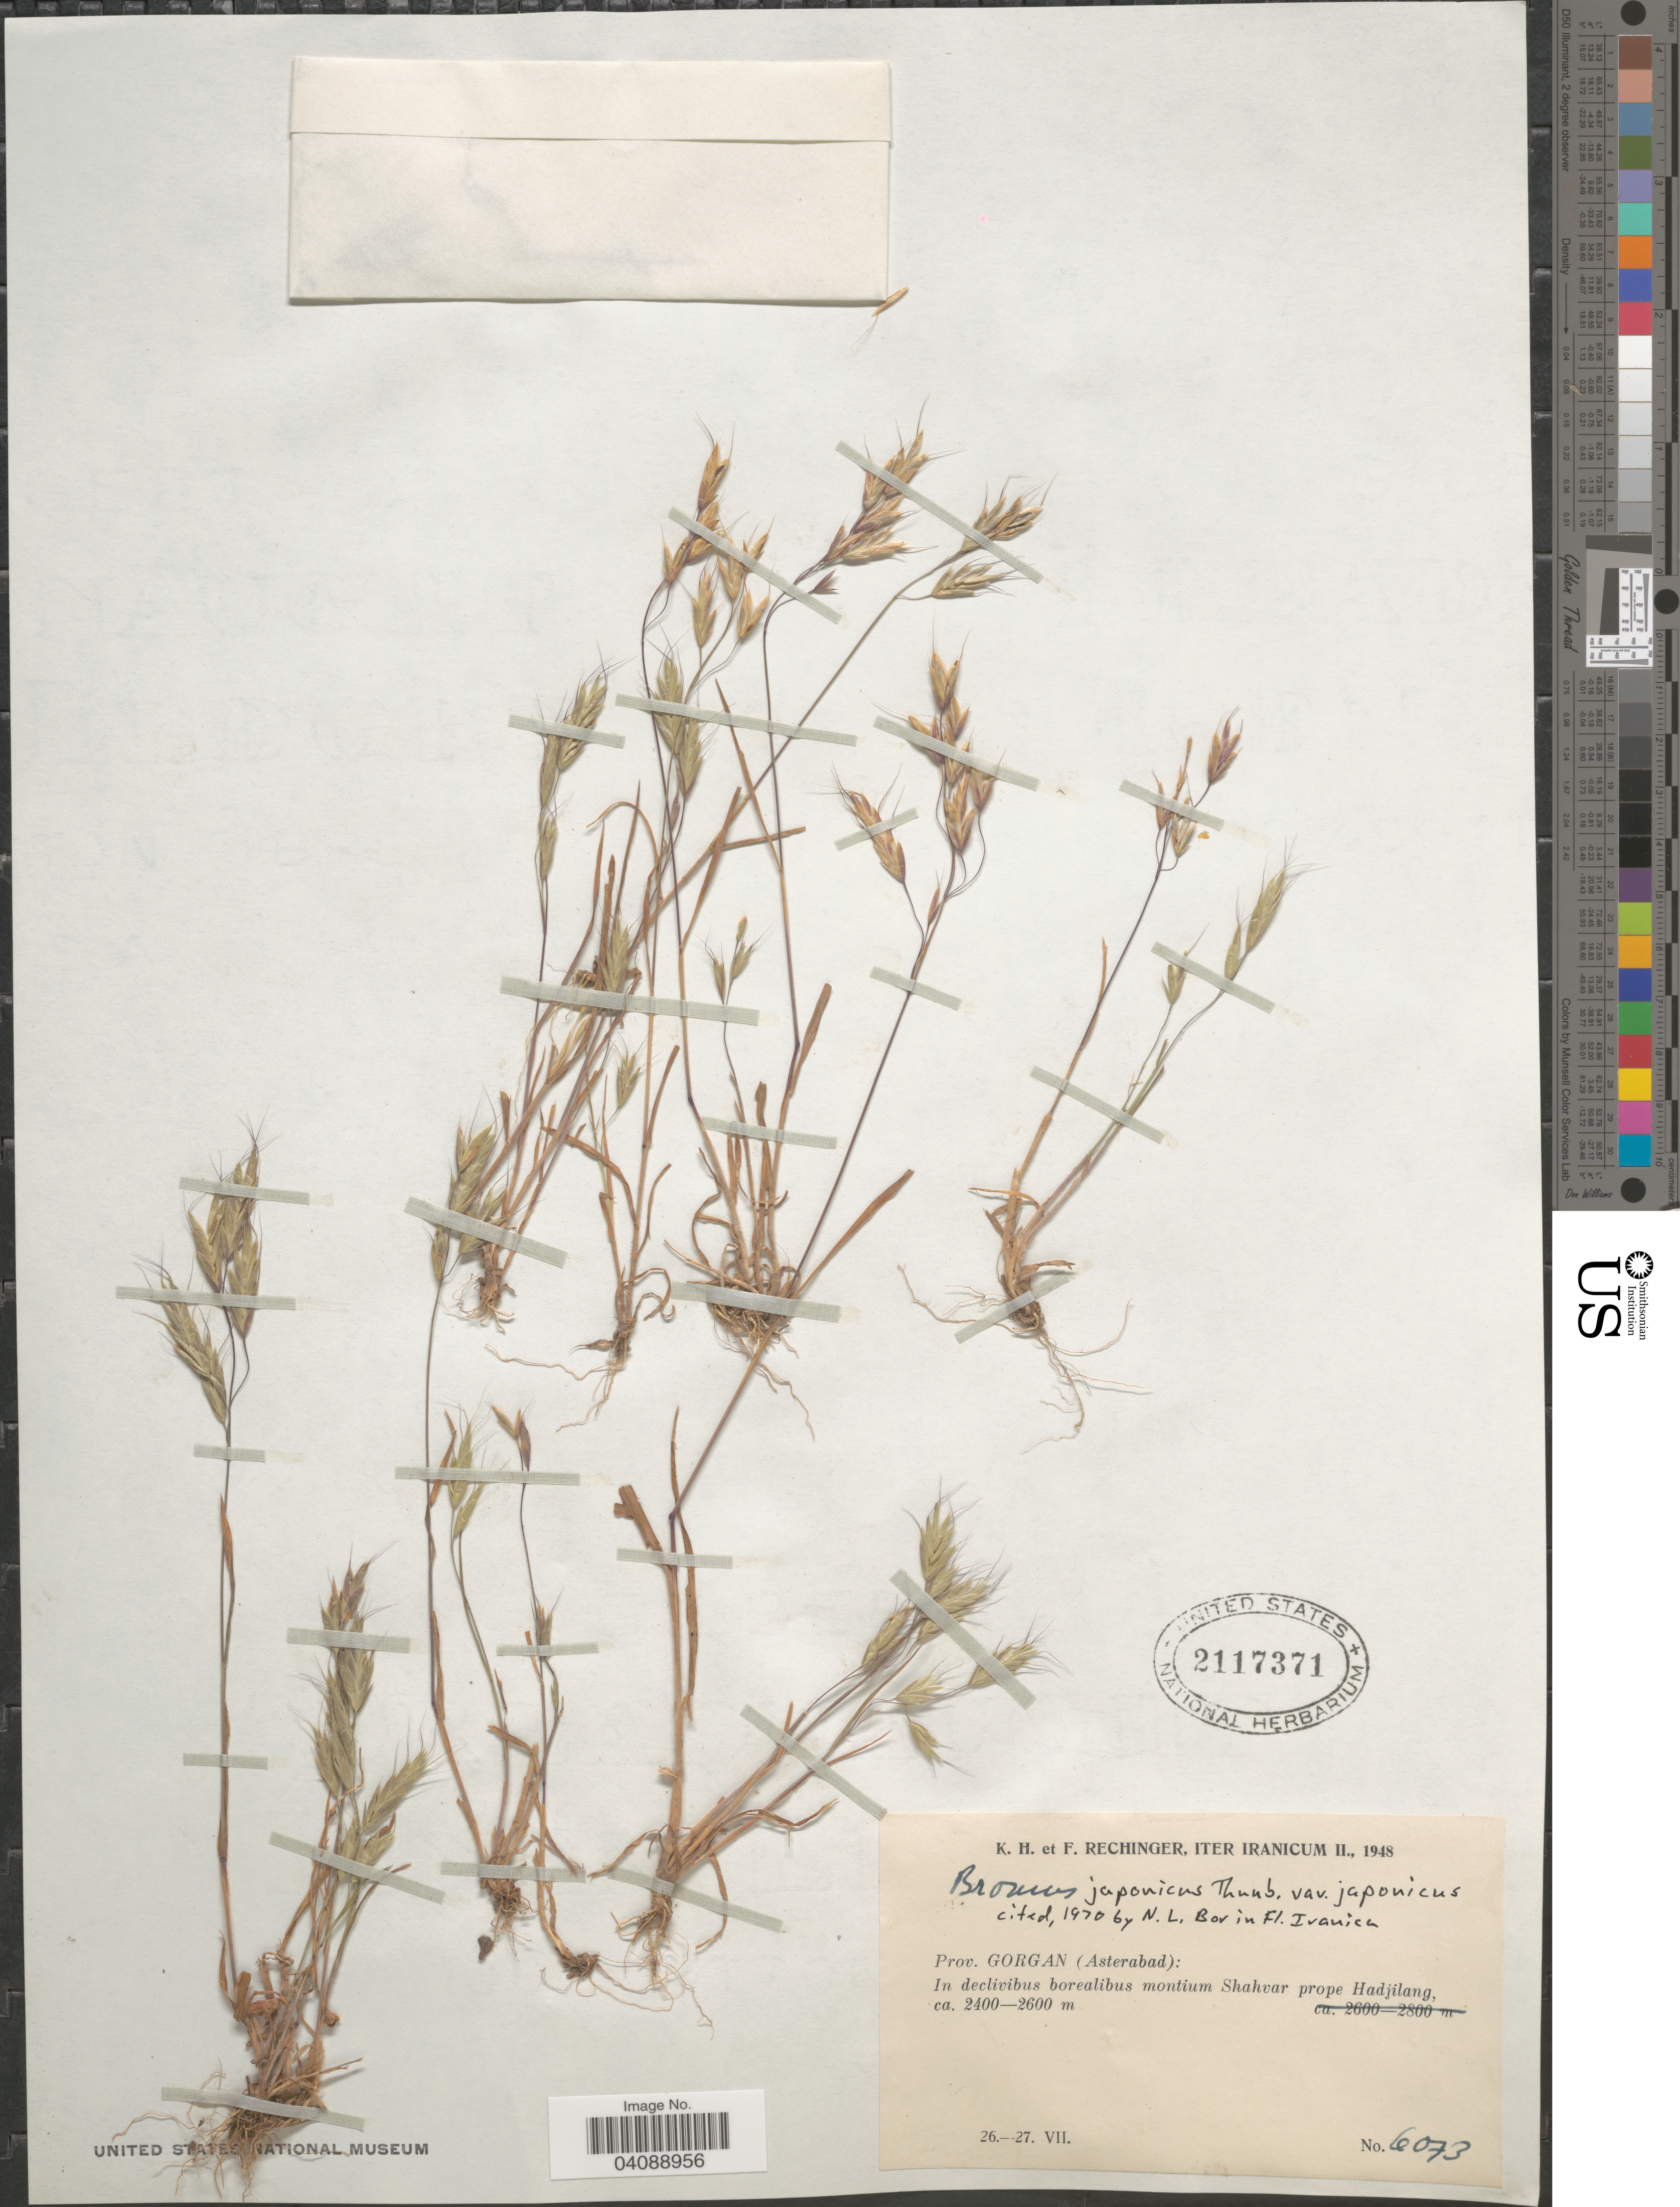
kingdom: Plantae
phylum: Tracheophyta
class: Liliopsida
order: Poales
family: Poaceae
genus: Bromus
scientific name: Bromus japonicus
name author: Houtt.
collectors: K. H. Rechinger & F. Rechinger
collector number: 6073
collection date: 1948-07-26/1948-07-27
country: Iran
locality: Iter Iranicum II., 1948. Prov. Gorgan (Asterabad): In declivibus borealibus montium Shahvar prope Hadjilang.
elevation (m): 2400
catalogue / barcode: US 2117371